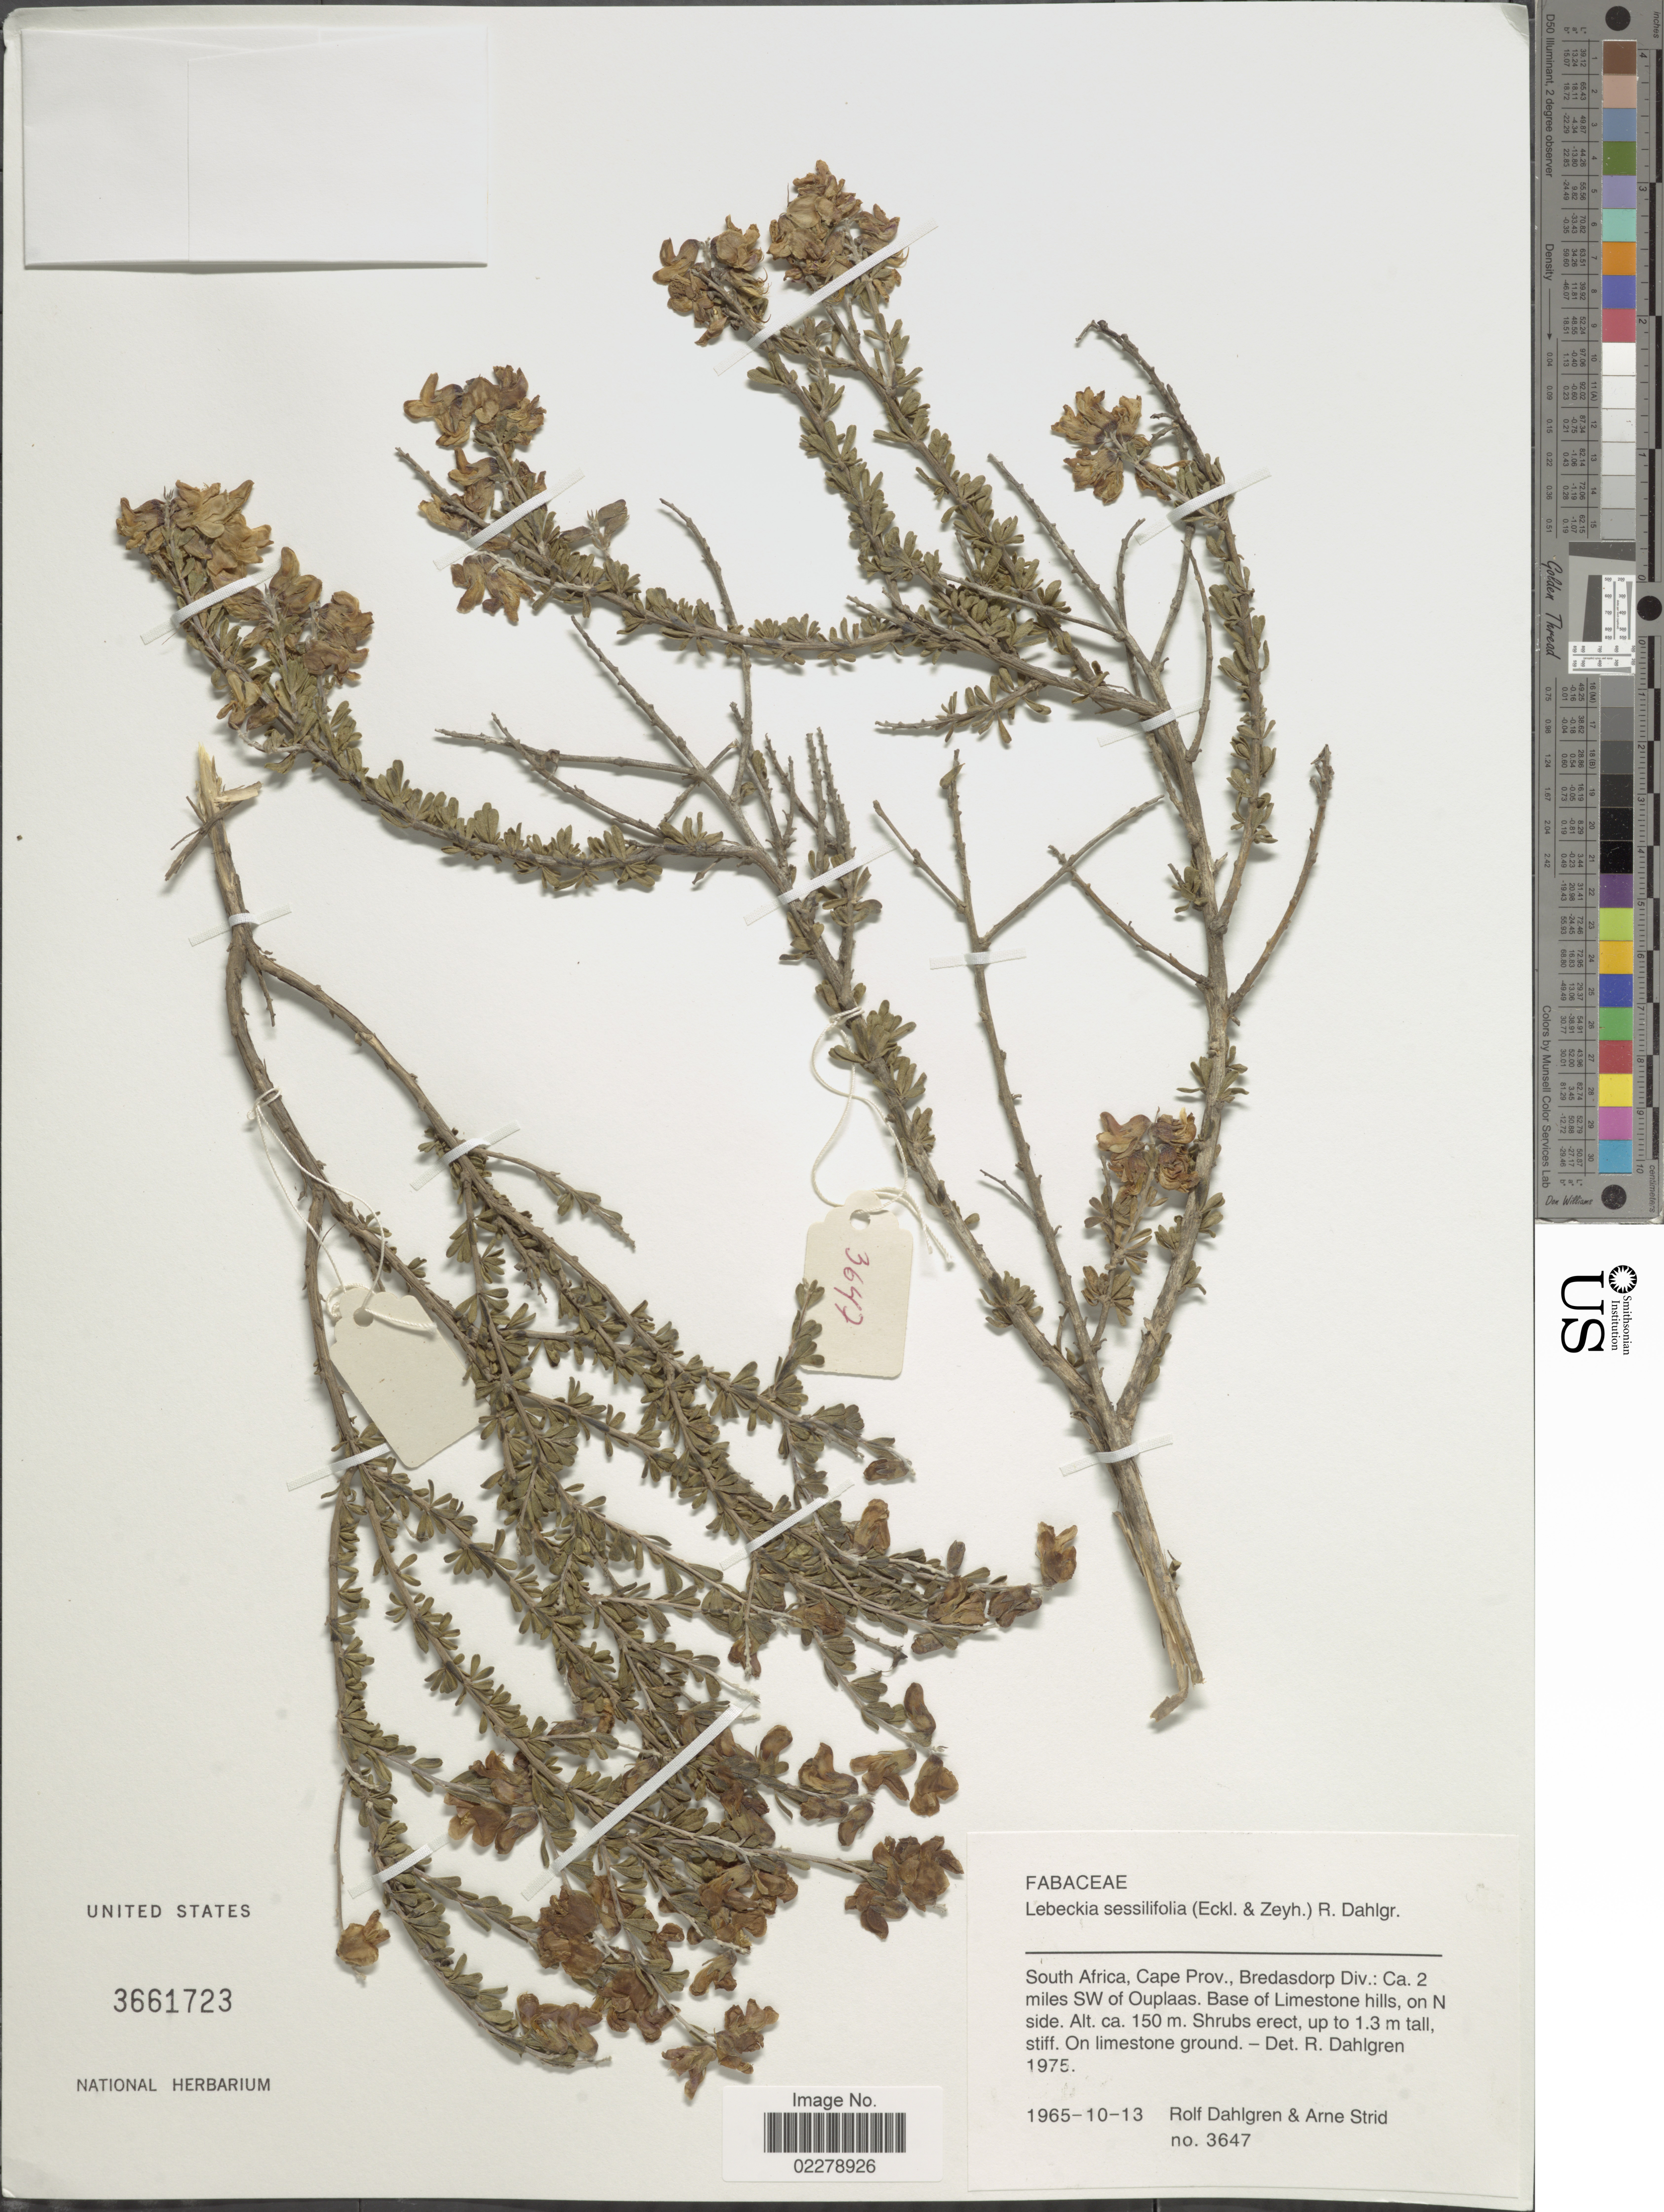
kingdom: Plantae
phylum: Tracheophyta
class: Magnoliopsida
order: Fabales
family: Fabaceae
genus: Wiborgiella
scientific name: Wiborgiella sessilifolia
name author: (Eckl. & Zeyh.) Boatwr. & B.-E. van Wyk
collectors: R. Dahlgren & A. Strid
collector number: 3647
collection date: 1965-10-13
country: South Africa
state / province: Western Cape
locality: South Africa, Cape Prov., Bredasdorp Div.: Ca 2 miles SW of Ouplaas. Base of Limestone Hills, on N side.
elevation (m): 150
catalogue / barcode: US 3661723